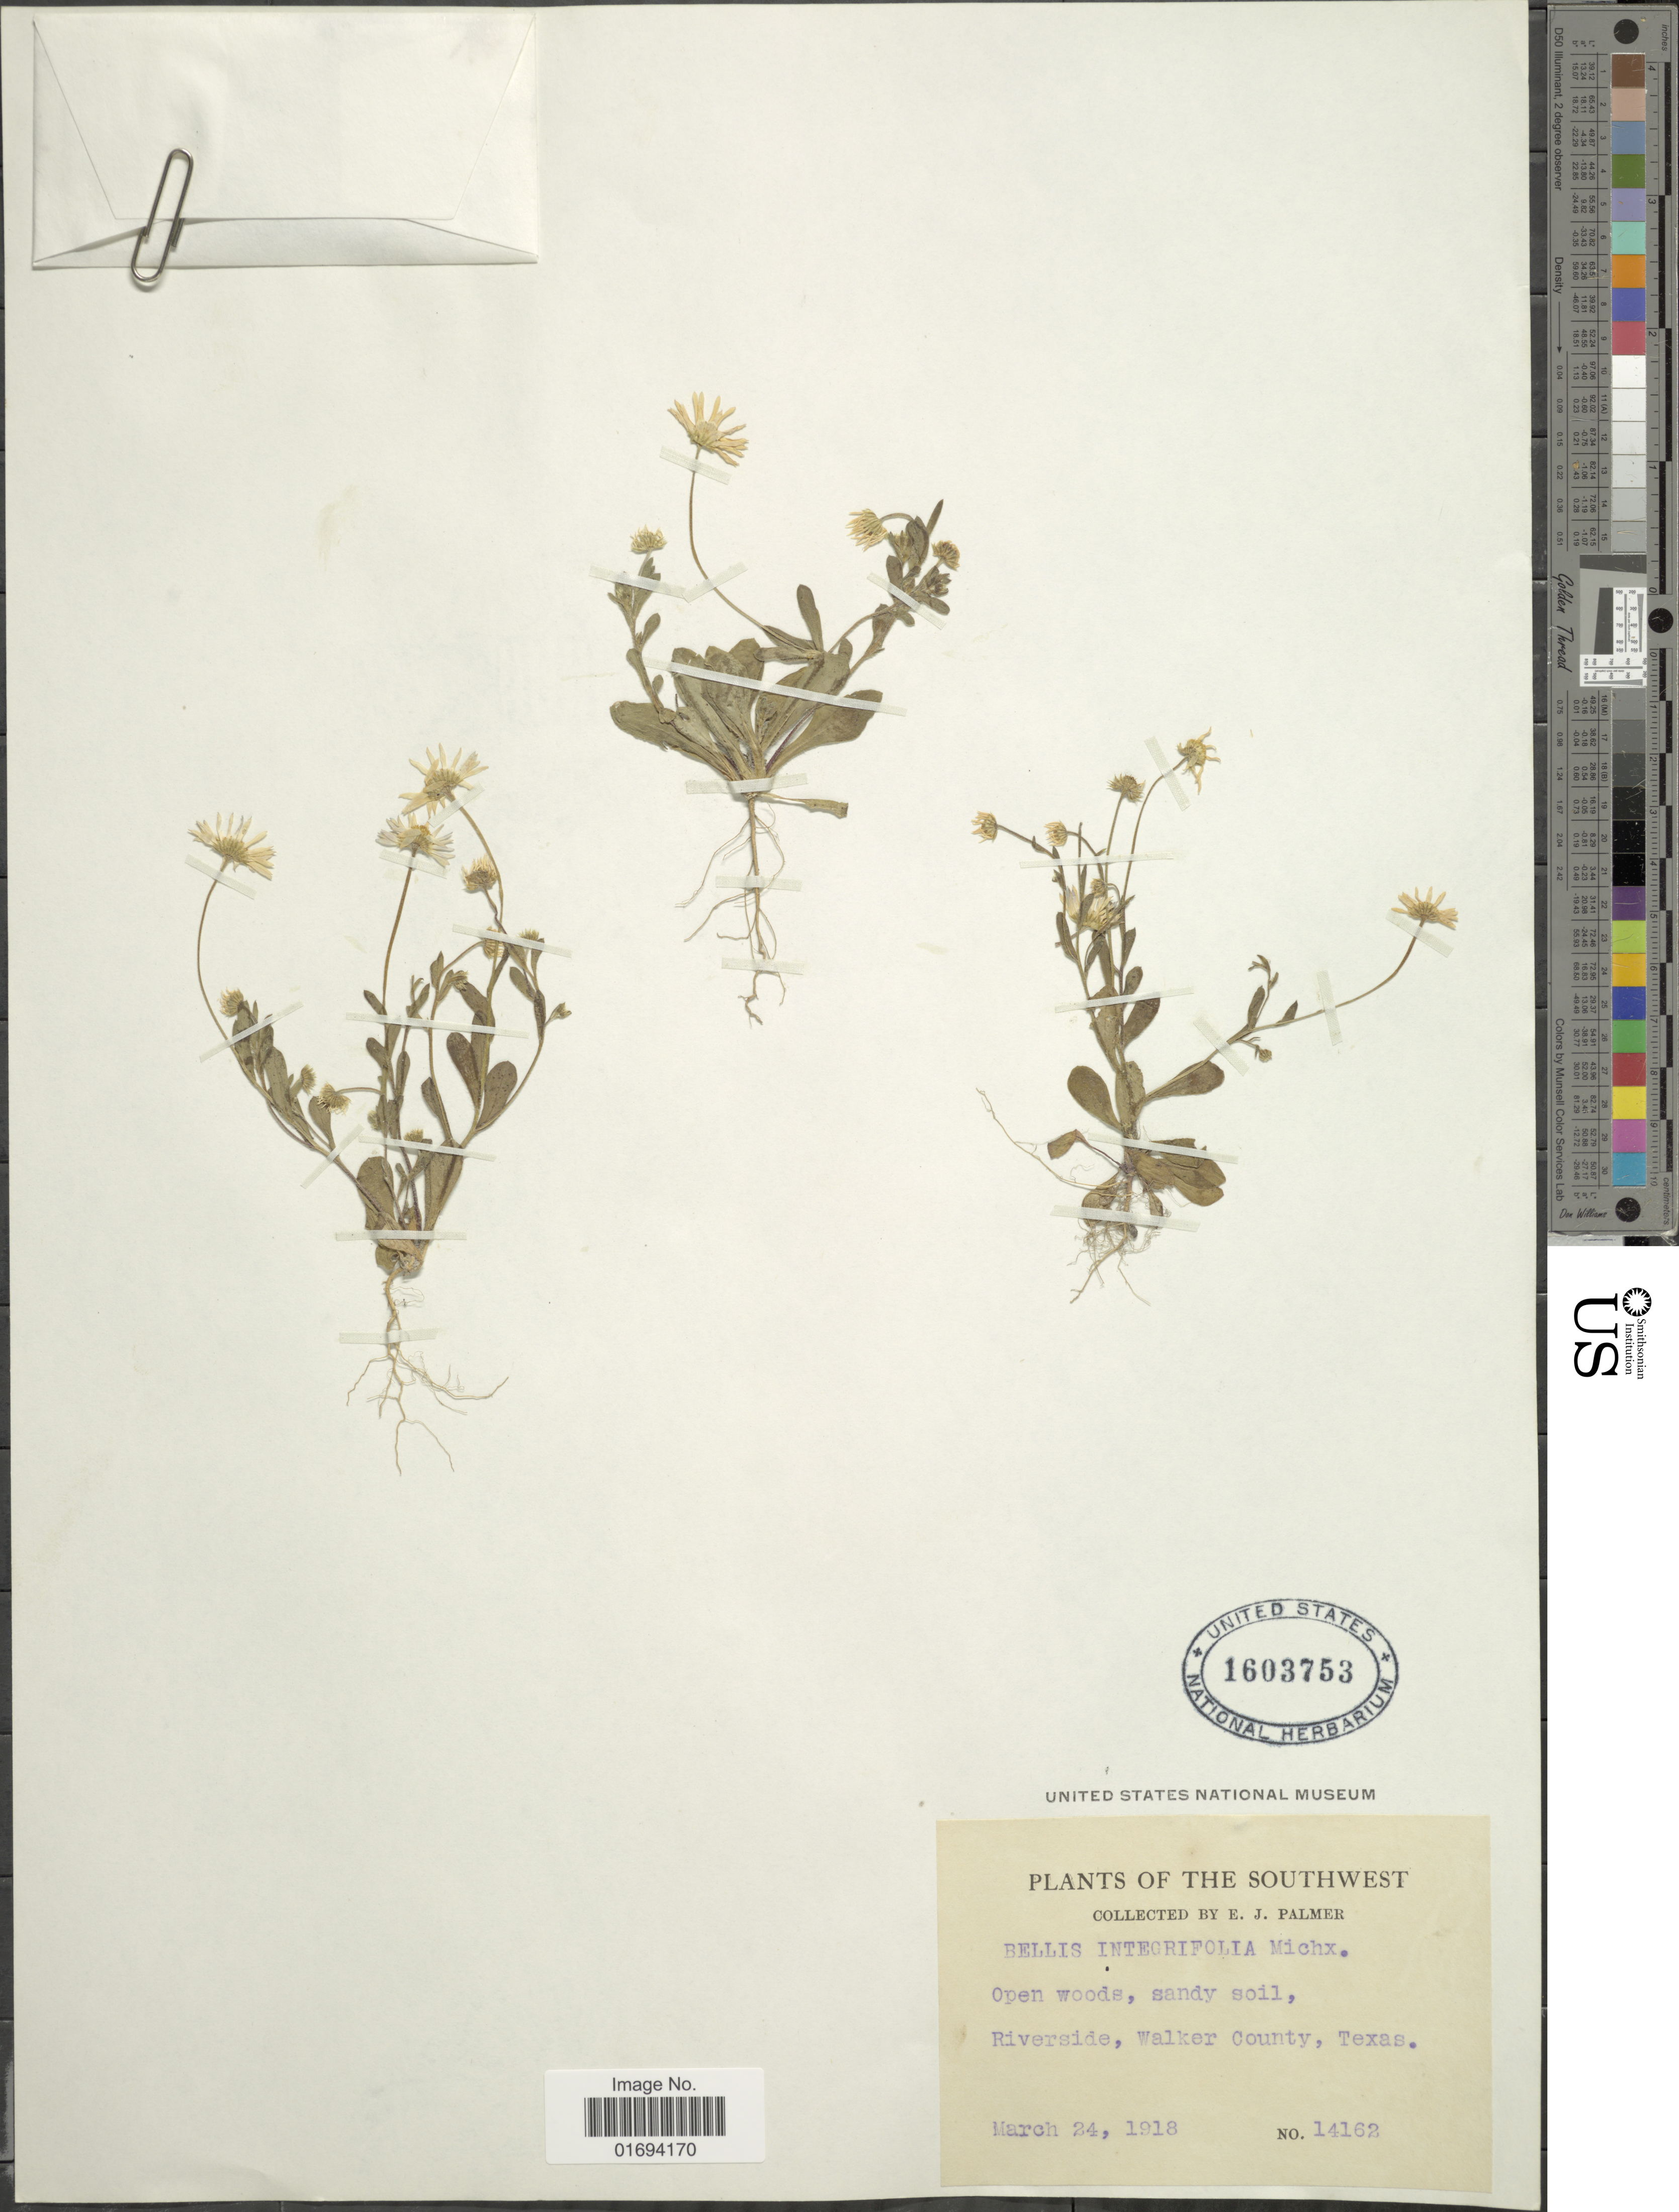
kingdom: Plantae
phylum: Tracheophyta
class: Magnoliopsida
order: Asterales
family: Asteraceae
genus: Astranthium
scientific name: Astranthium integrifolium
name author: (Michx.) Nutt.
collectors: E. J. Palmer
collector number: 14162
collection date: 1918-03-24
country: United States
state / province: Texas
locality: Riverside, Walker County, Texas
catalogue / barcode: US 1603753